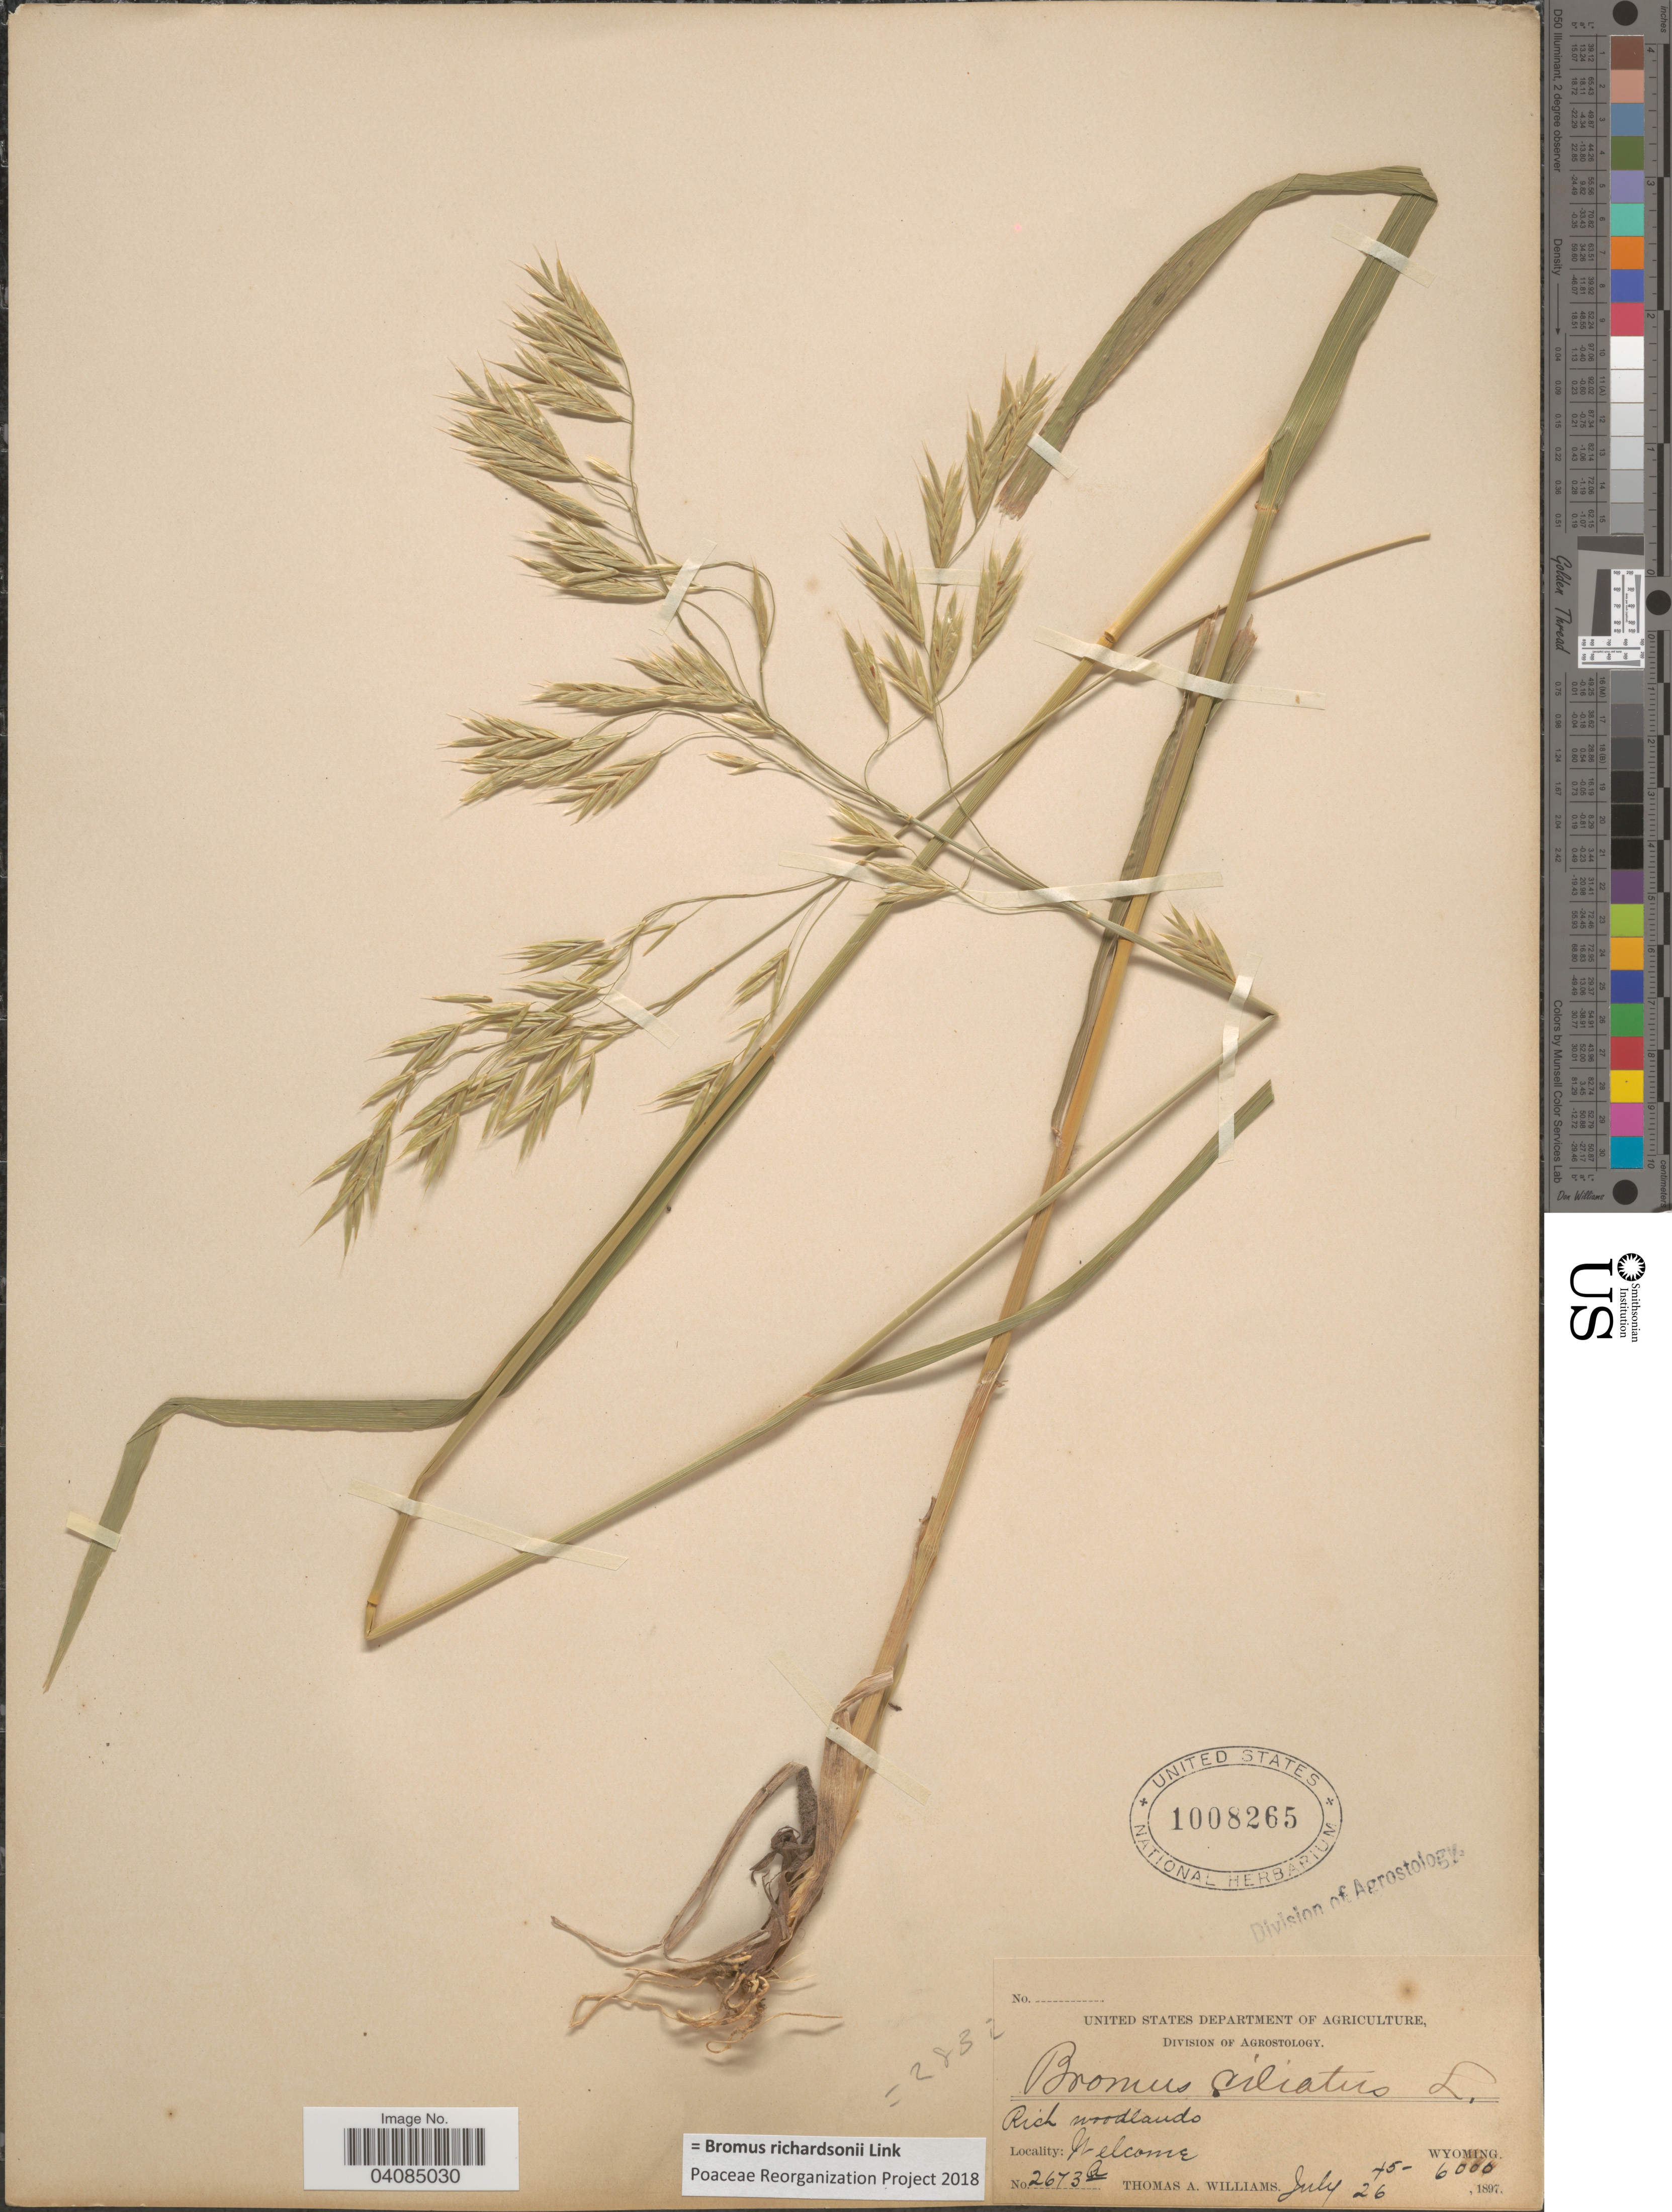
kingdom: Plantae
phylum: Tracheophyta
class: Liliopsida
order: Poales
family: Poaceae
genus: Bromus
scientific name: Bromus racemosus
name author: L.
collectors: T. A. Williams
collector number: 2673A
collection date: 1897-07-26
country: United States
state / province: Wyoming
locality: Rich woodlands. Welcome.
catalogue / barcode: US 1008265